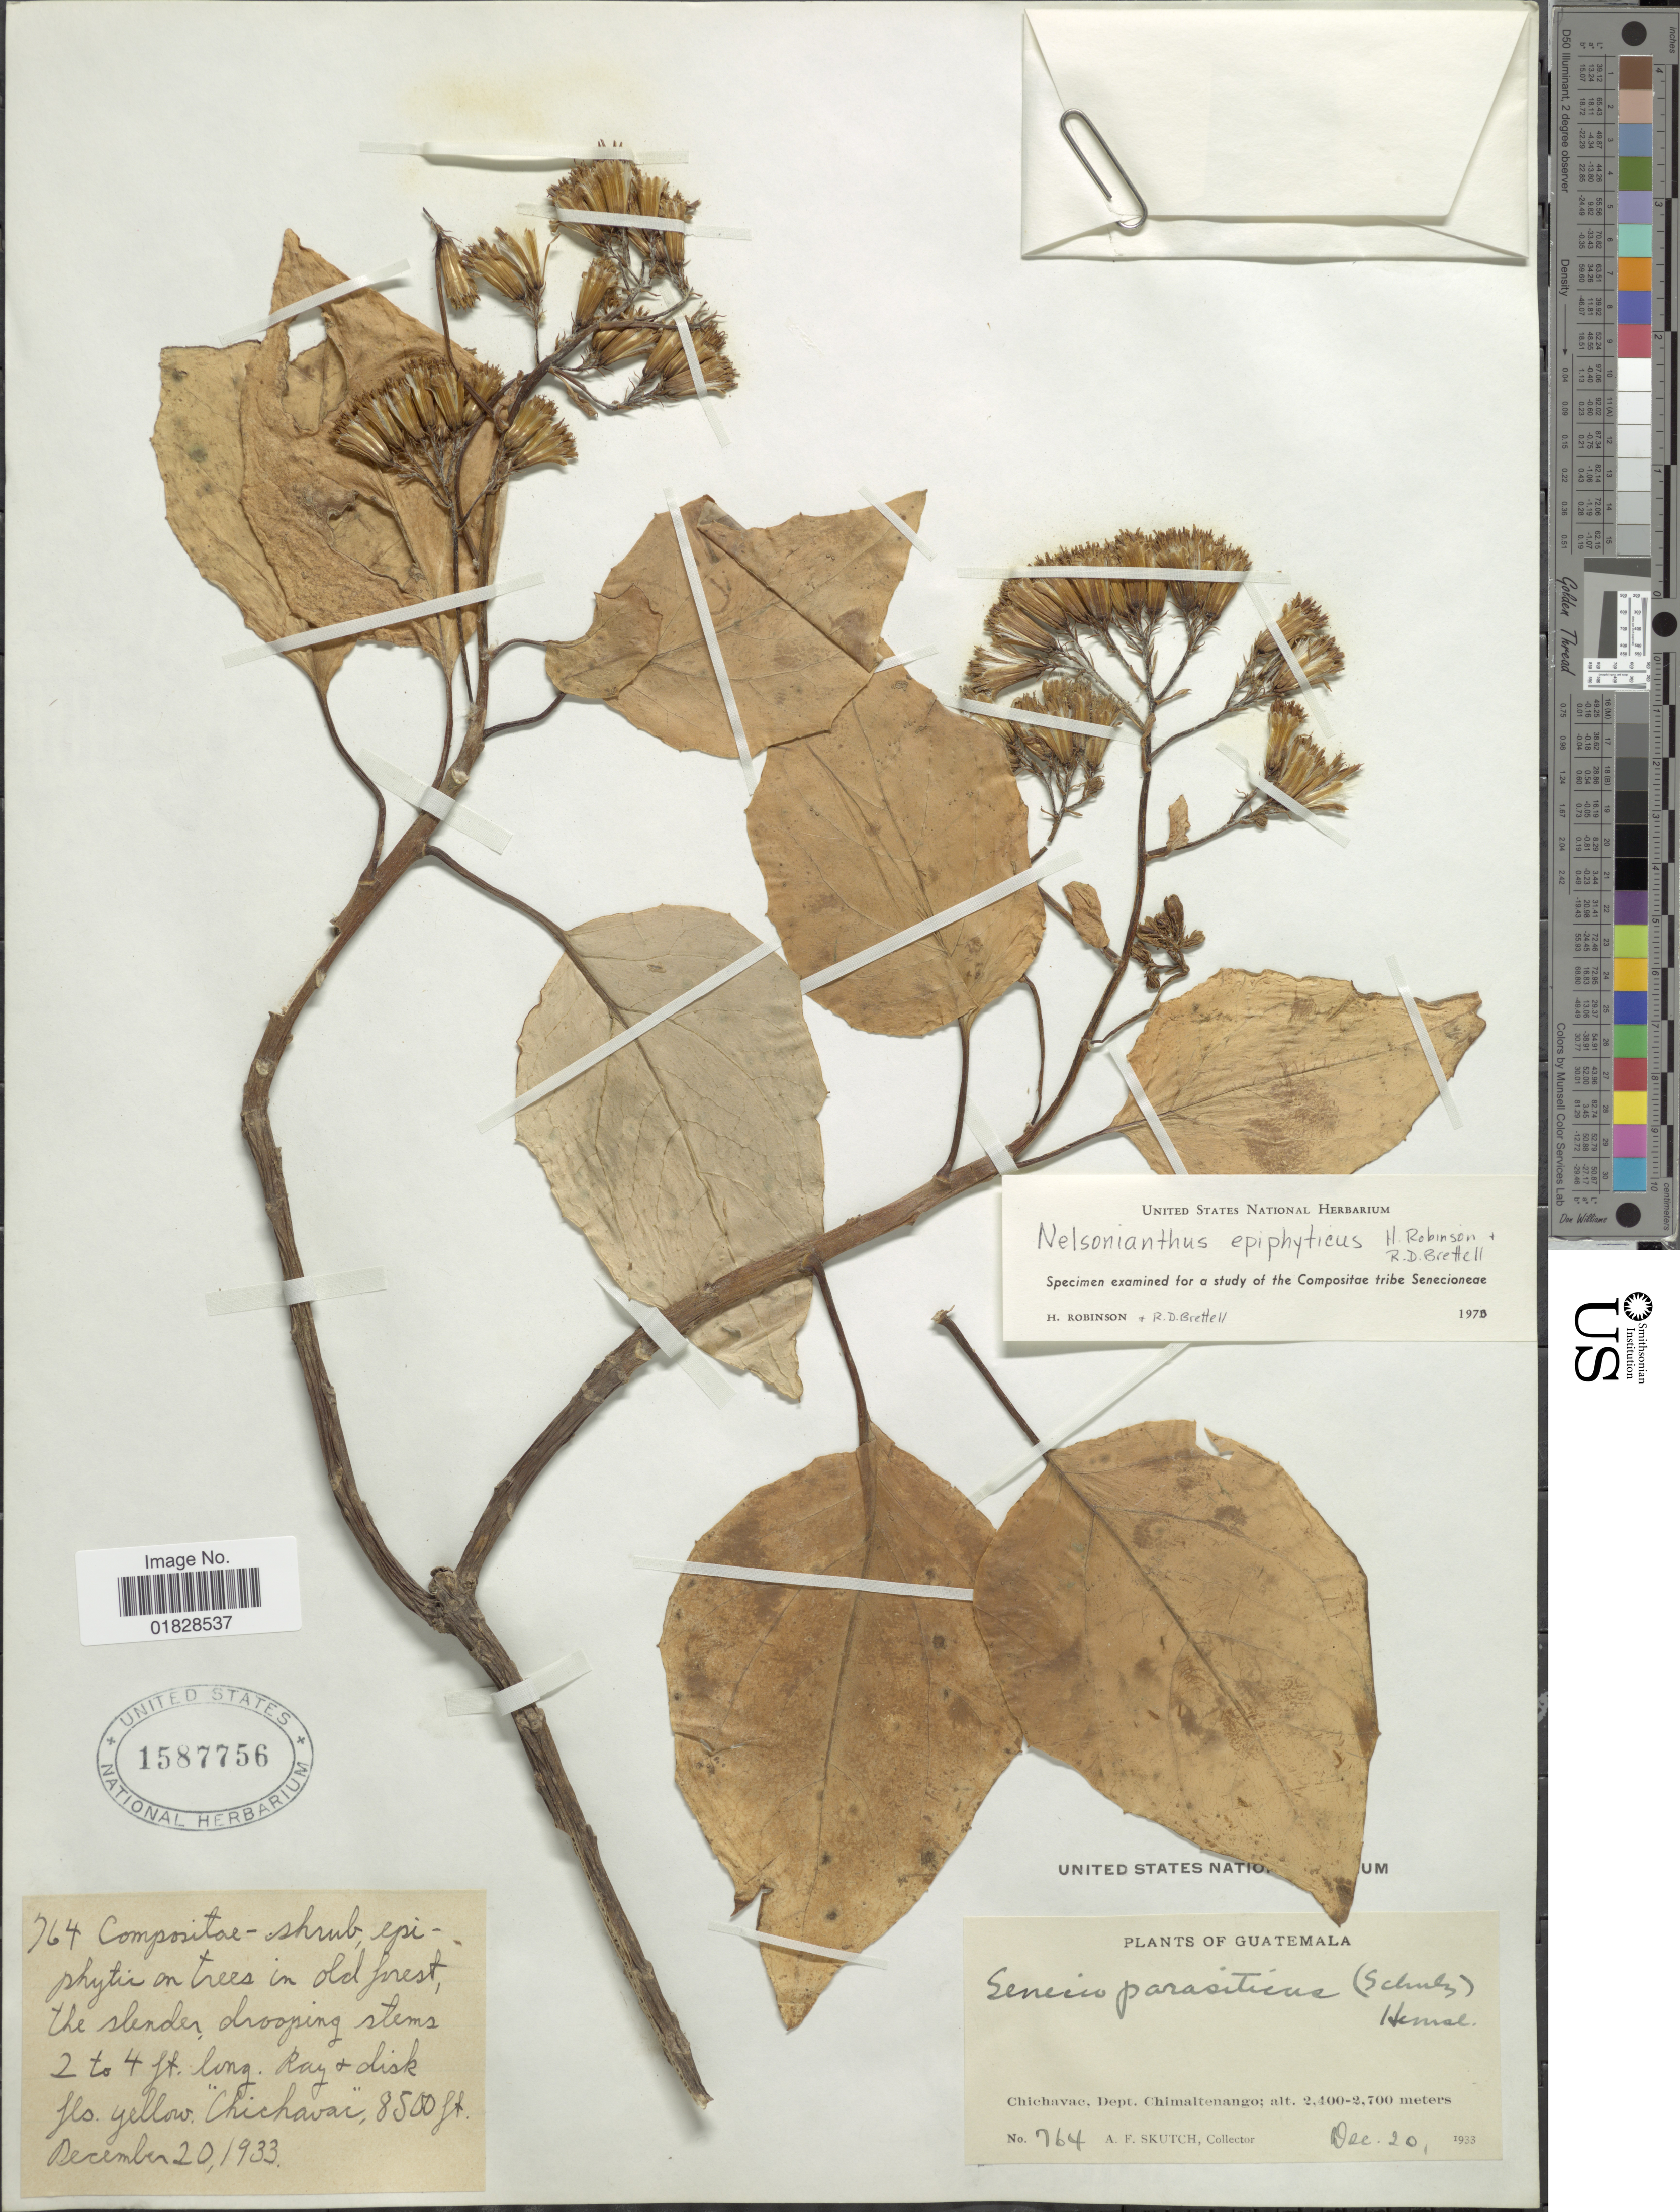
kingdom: Plantae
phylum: Tracheophyta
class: Magnoliopsida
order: Asterales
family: Asteraceae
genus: Nelsonianthus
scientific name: Nelsonianthus epiphyticus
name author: H. Rob. & Brettell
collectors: A. F. Skutch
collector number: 764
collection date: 1933-12-20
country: Guatemala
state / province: Chimaltenango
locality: Chuchavac, Dept. Chimaltenango.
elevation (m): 2400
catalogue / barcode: US 1587756